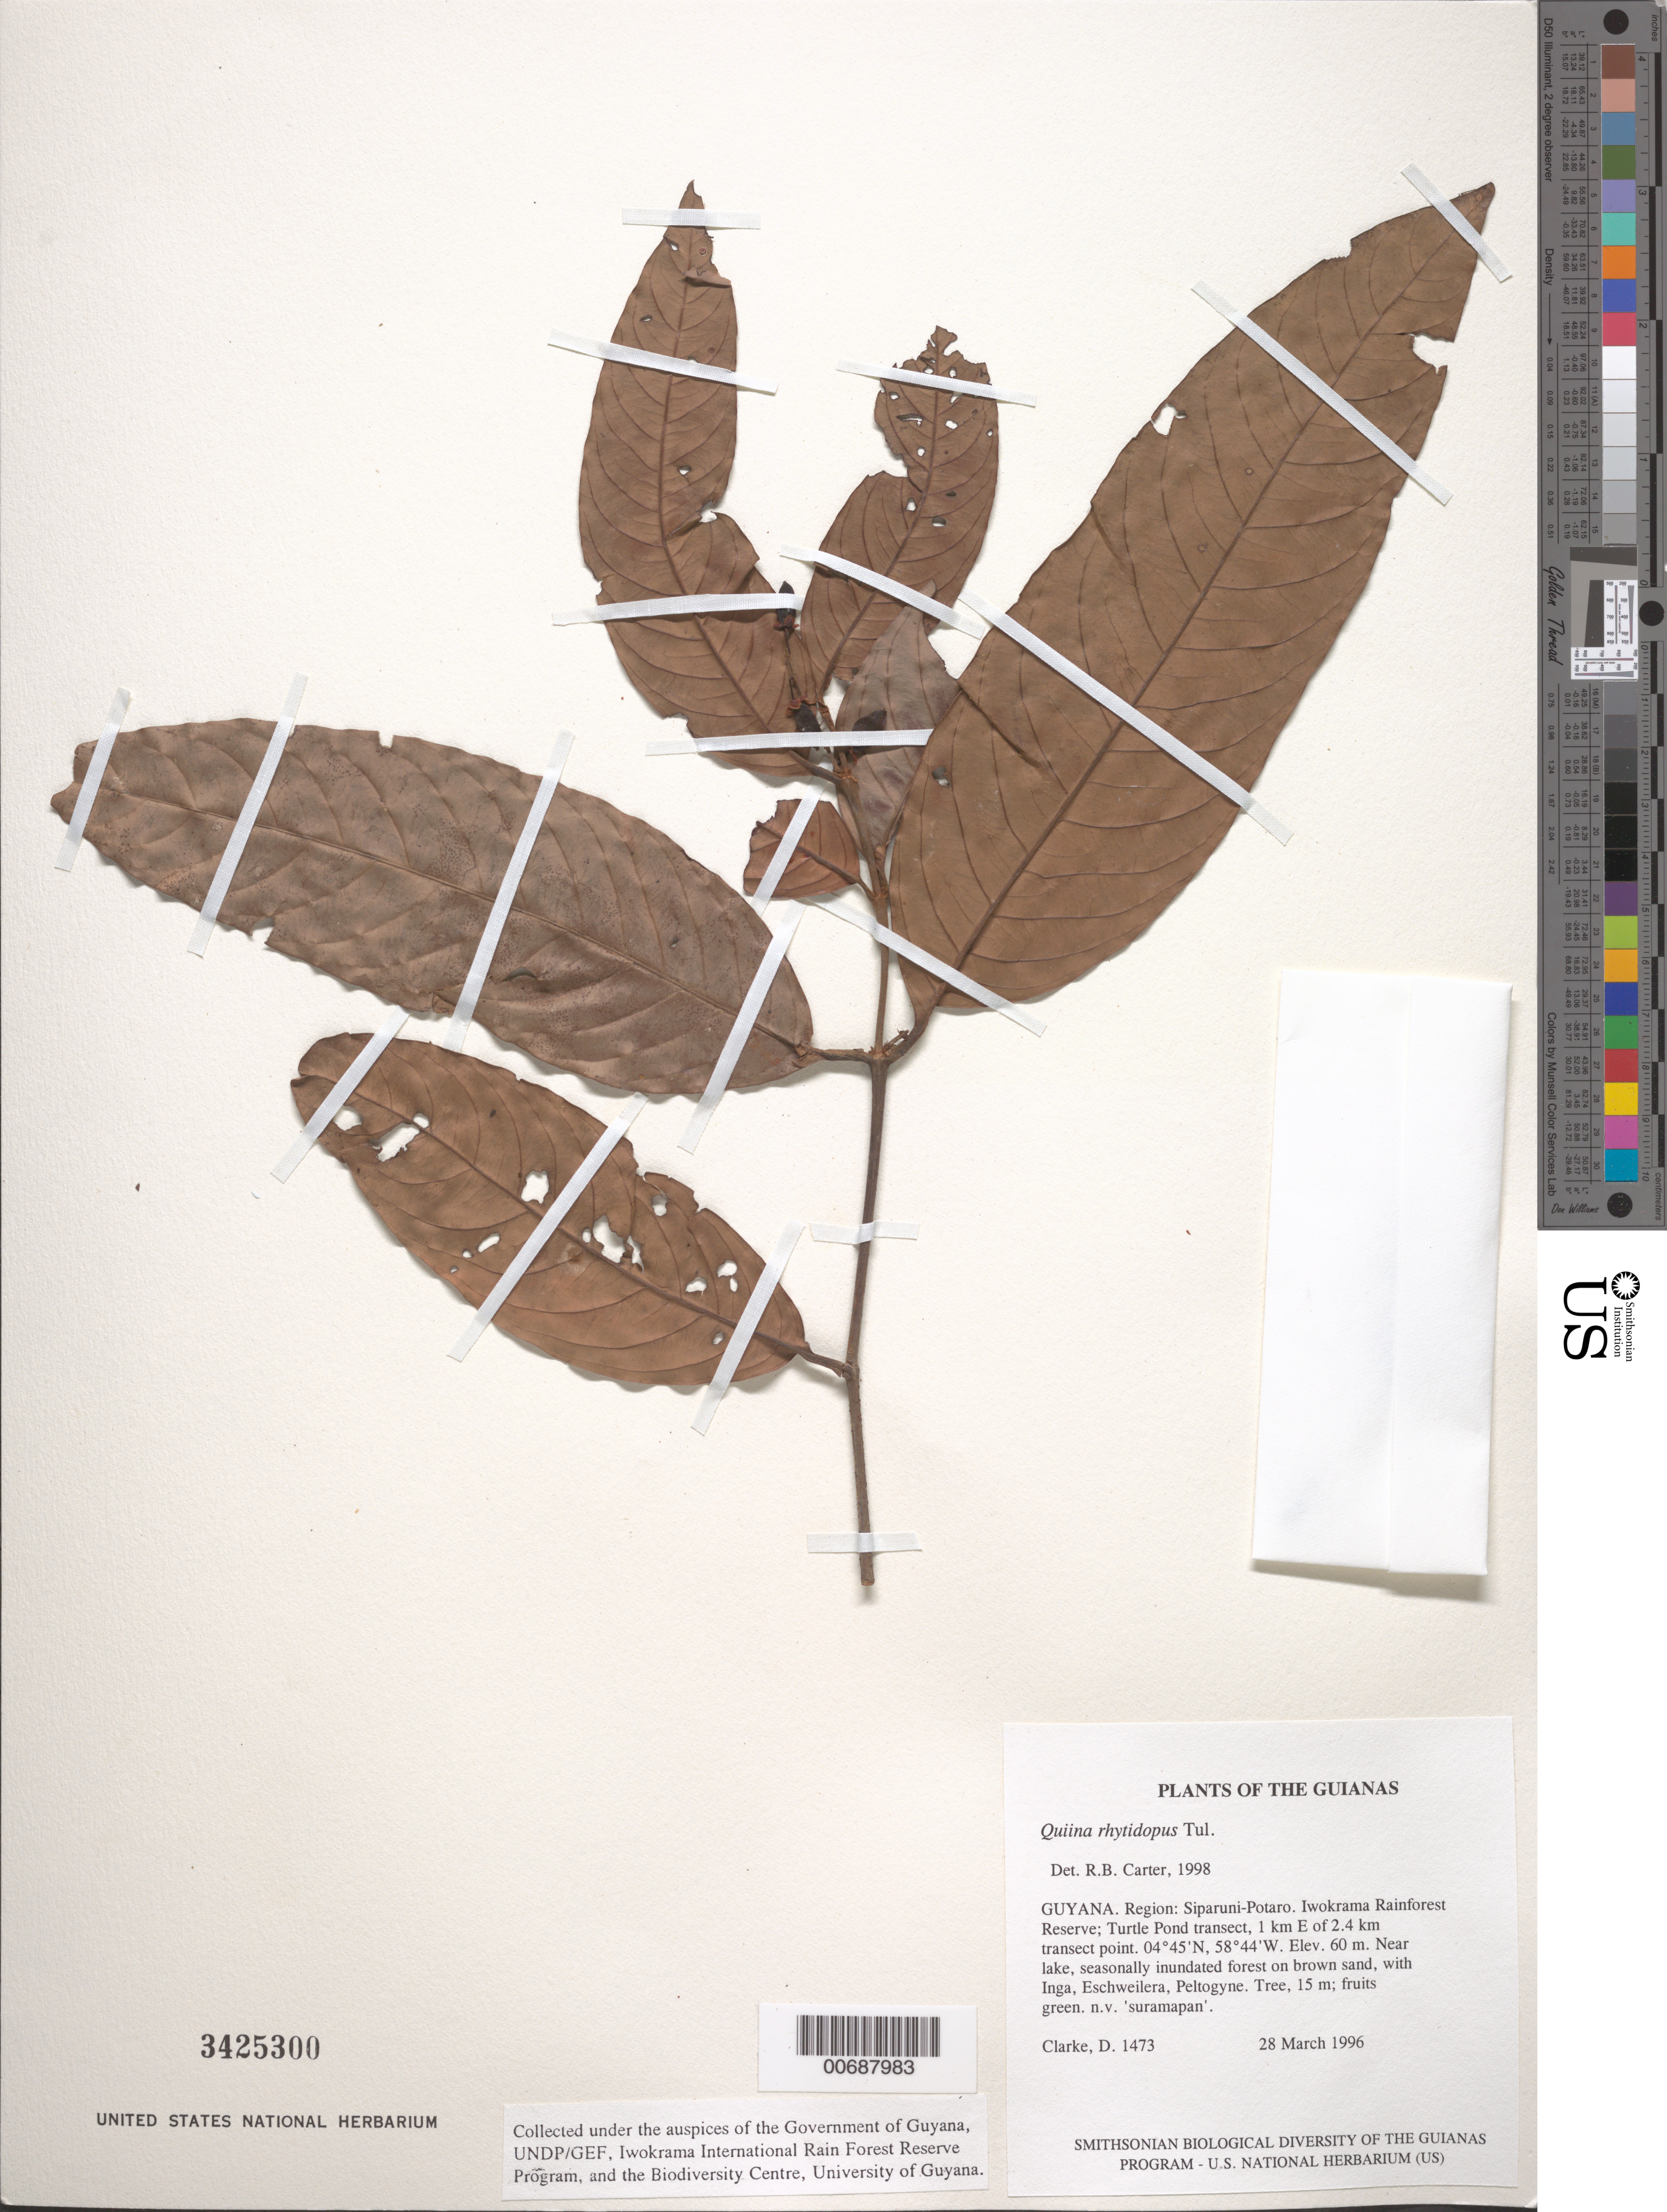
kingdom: Plantae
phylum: Tracheophyta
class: Magnoliopsida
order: Malpighiales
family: Quiinaceae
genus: Quiina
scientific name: Quiina rhytidopus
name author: Tul.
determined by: Carter, R. B.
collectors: H. D. Clarke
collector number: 1473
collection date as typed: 28 March 1996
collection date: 1996-03-28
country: Guyana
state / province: Potaro-Siparuni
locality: Iwokrama Rainforest Reserve; Turtle Pond transect, 1 km E of 2.4 km transect point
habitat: Near lake, seasonally inundated forest on brown sand, with Inga, Eschweilera, Peltogyne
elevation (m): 60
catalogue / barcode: US 3425300